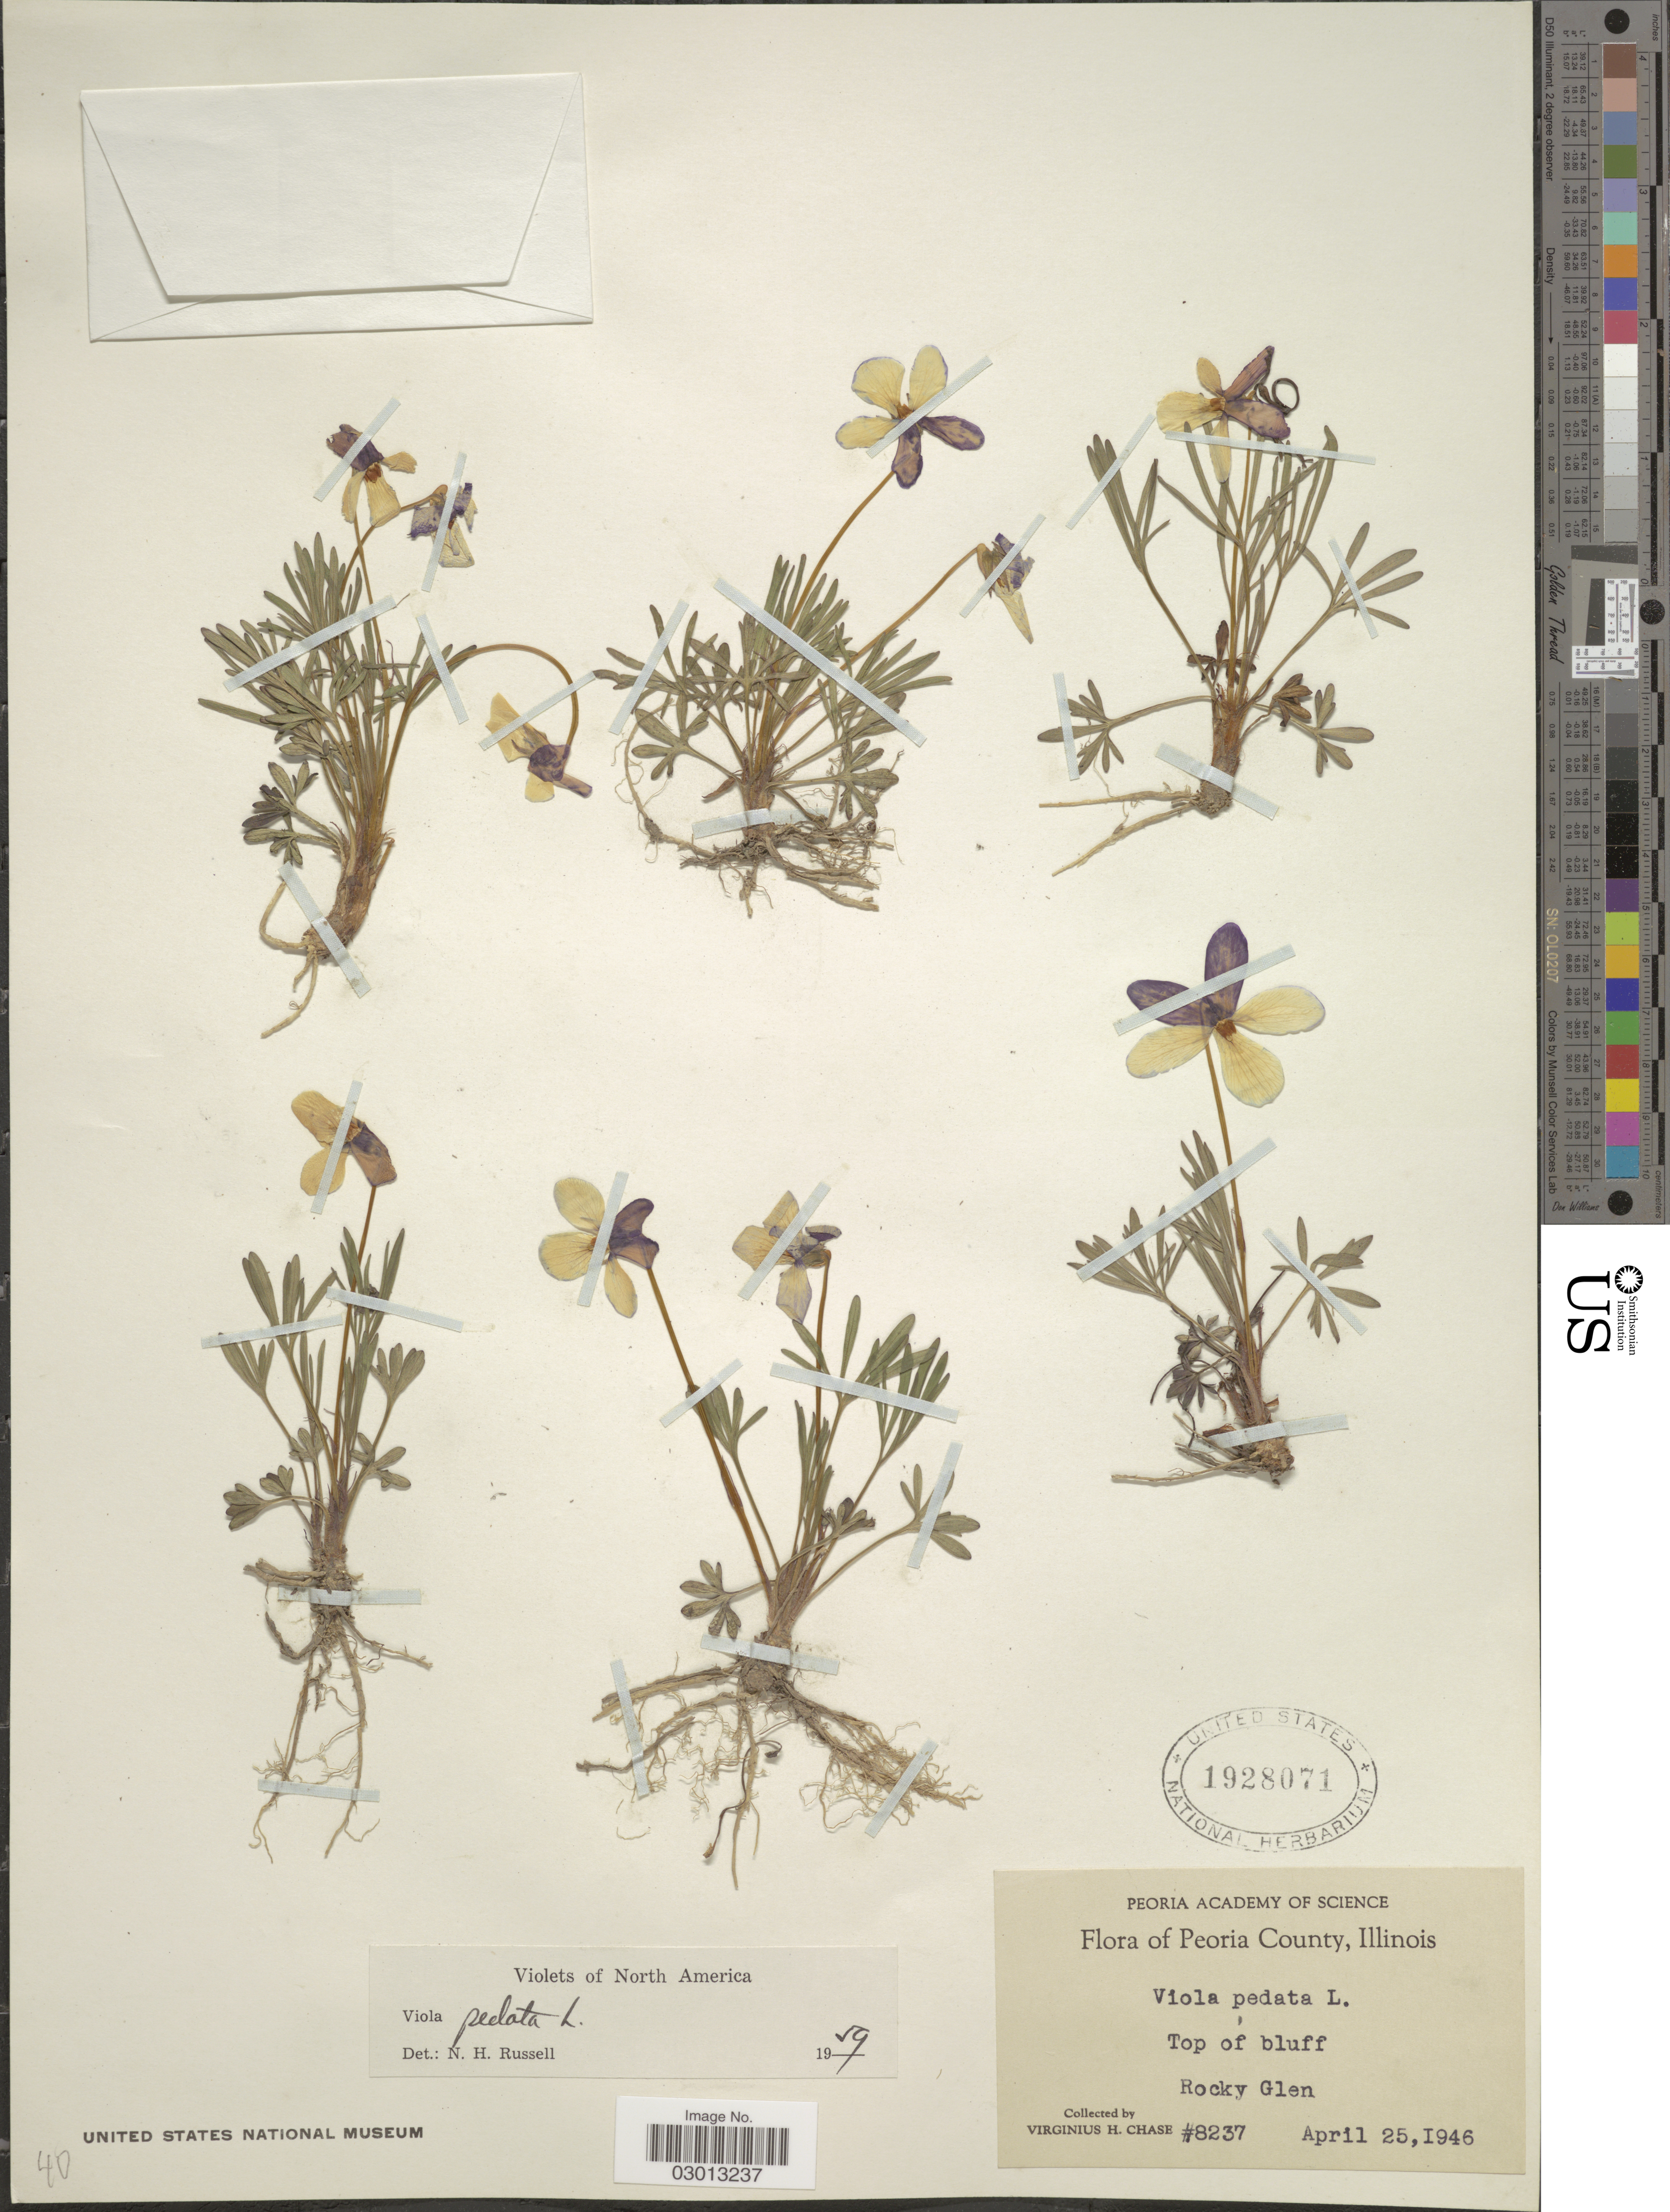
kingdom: Plantae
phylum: Tracheophyta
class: Magnoliopsida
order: Malpighiales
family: Violaceae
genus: Viola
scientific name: Viola pedata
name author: L.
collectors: V. H. Chase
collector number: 8237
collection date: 1946-04-25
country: United States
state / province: Illinois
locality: Peoria County. Top of bluff. Rocky Glen.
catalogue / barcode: US 1928071